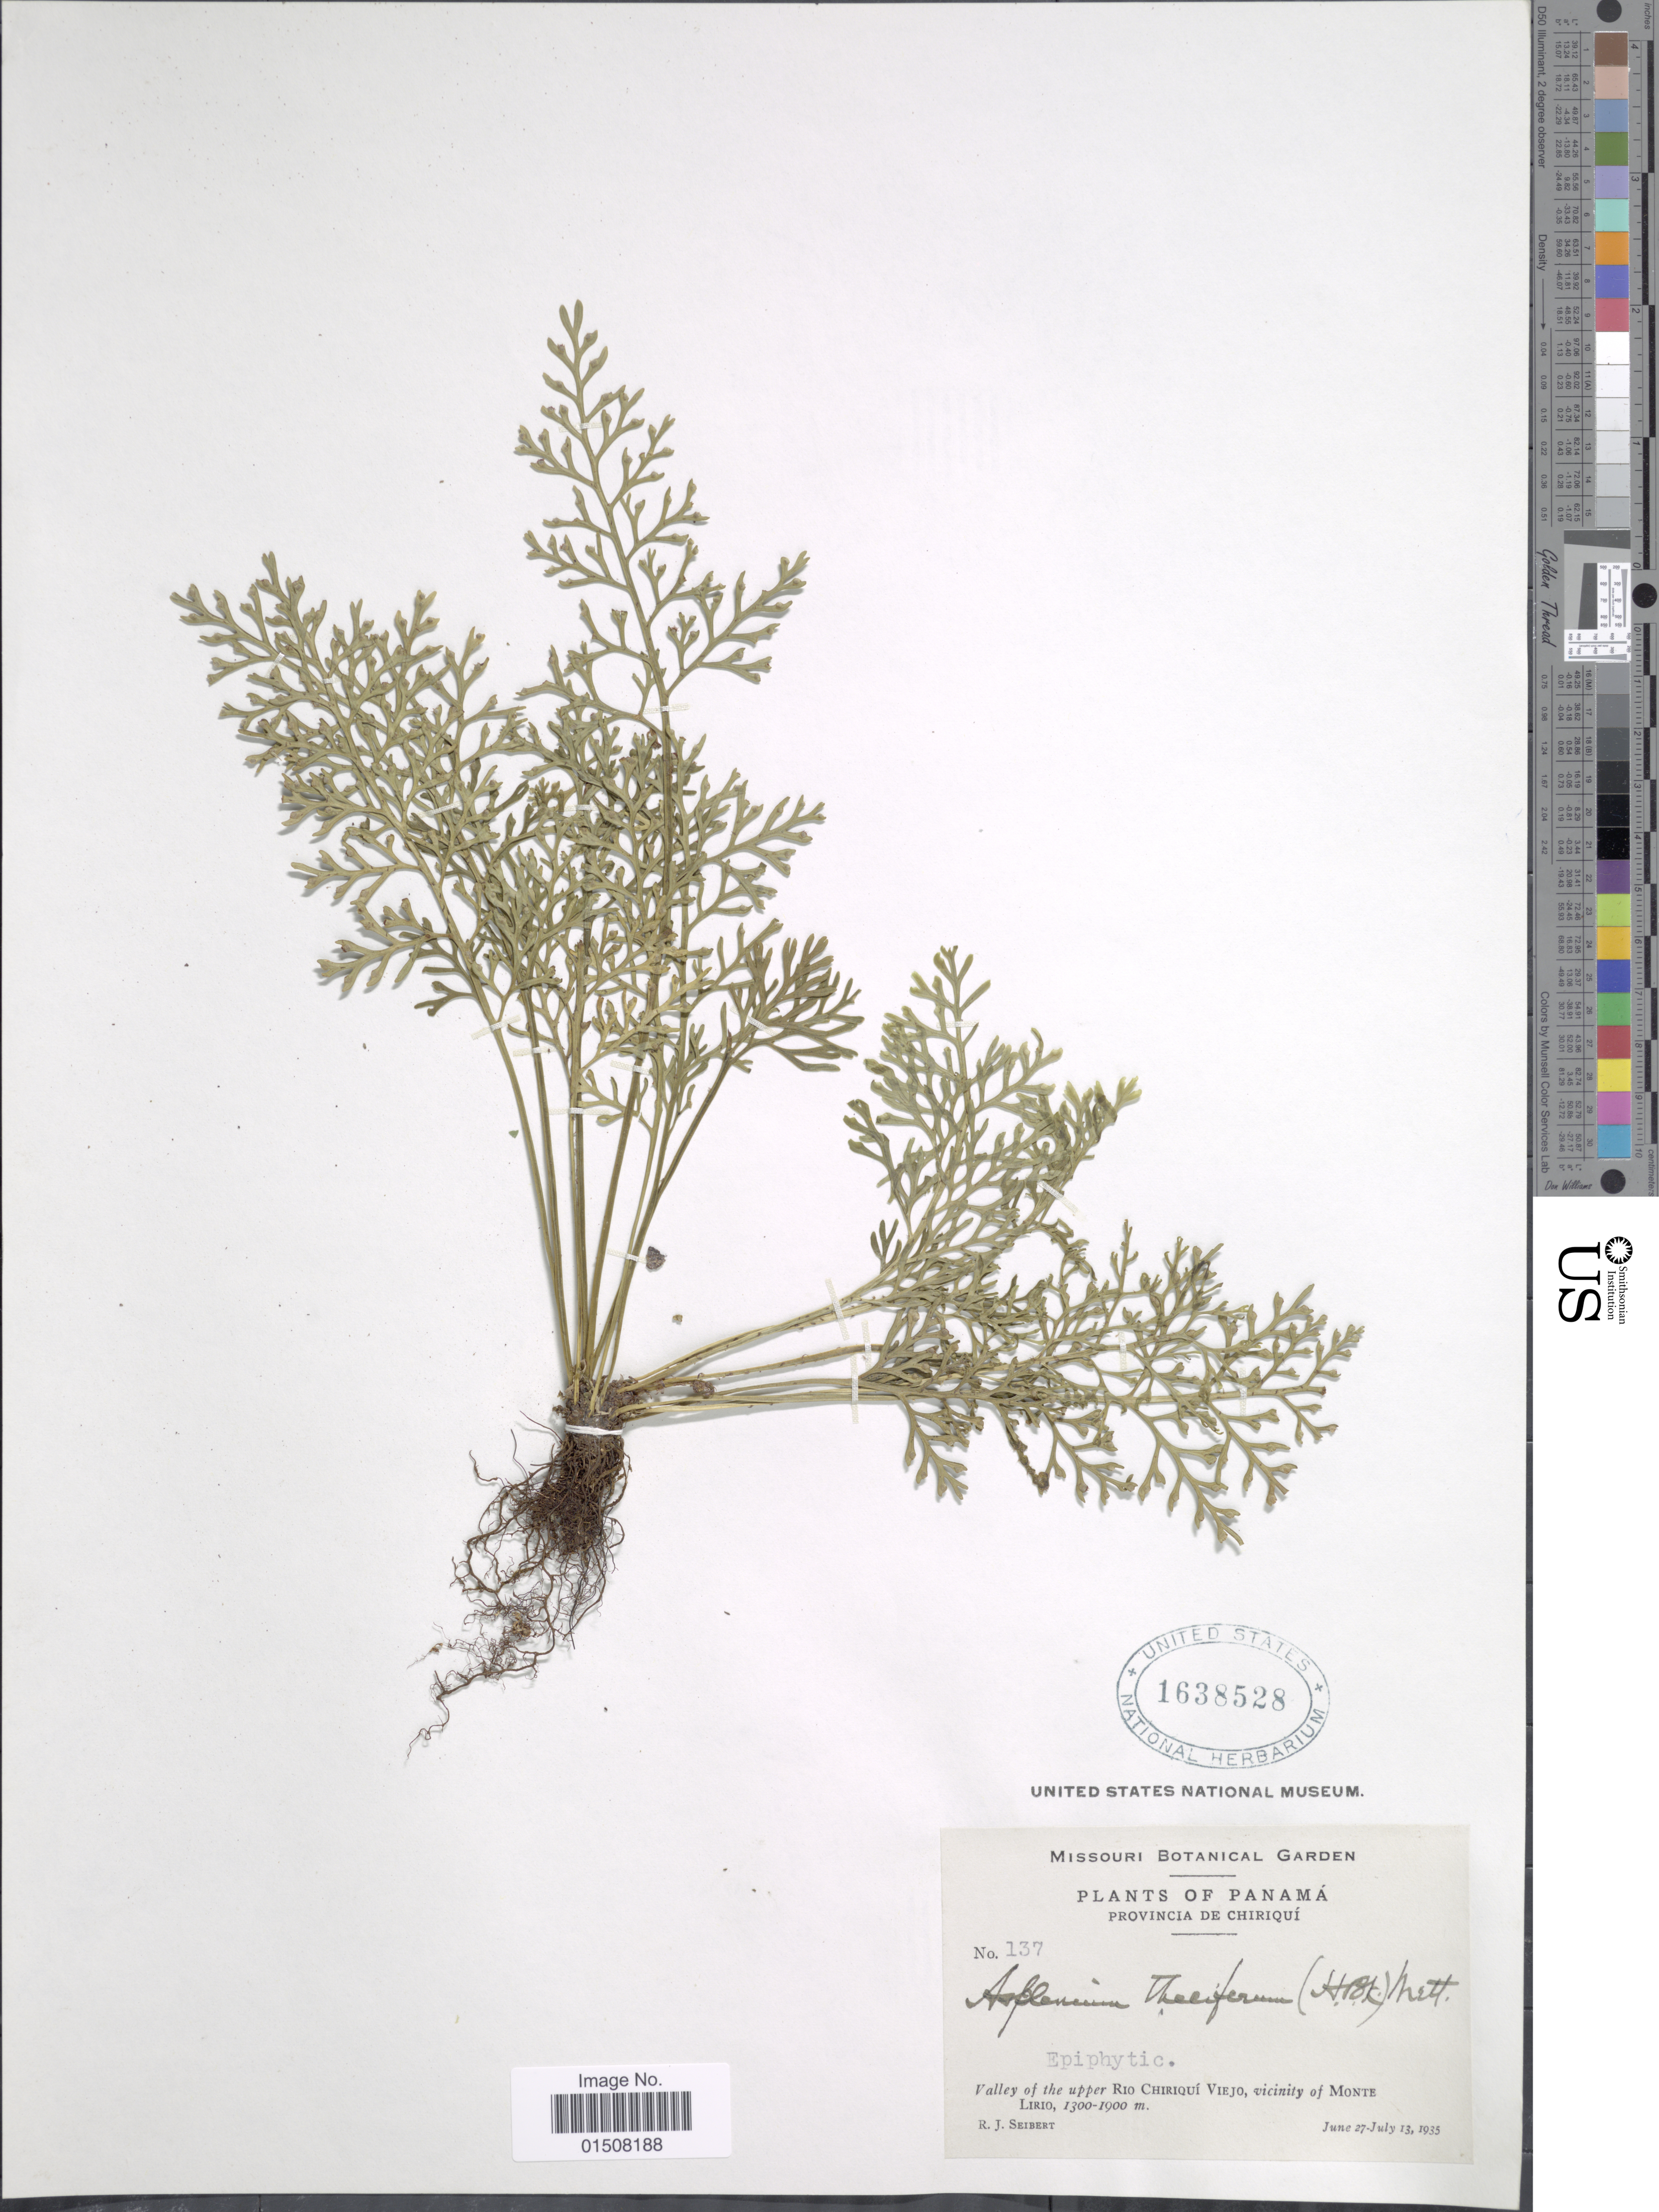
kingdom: Plantae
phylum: Tracheophyta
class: Polypodiopsida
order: Polypodiales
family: Aspleniaceae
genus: Asplenium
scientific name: Asplenium theciferum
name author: (Kunth) Mett.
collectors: R. J. Seibert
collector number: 137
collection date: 1935-06-27/1935-07-13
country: Panama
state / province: Chiriqui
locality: Valley of the upper Rio Chiriqui Viejo, vicinity of Monte Lirio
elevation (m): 1300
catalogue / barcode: US 1638528